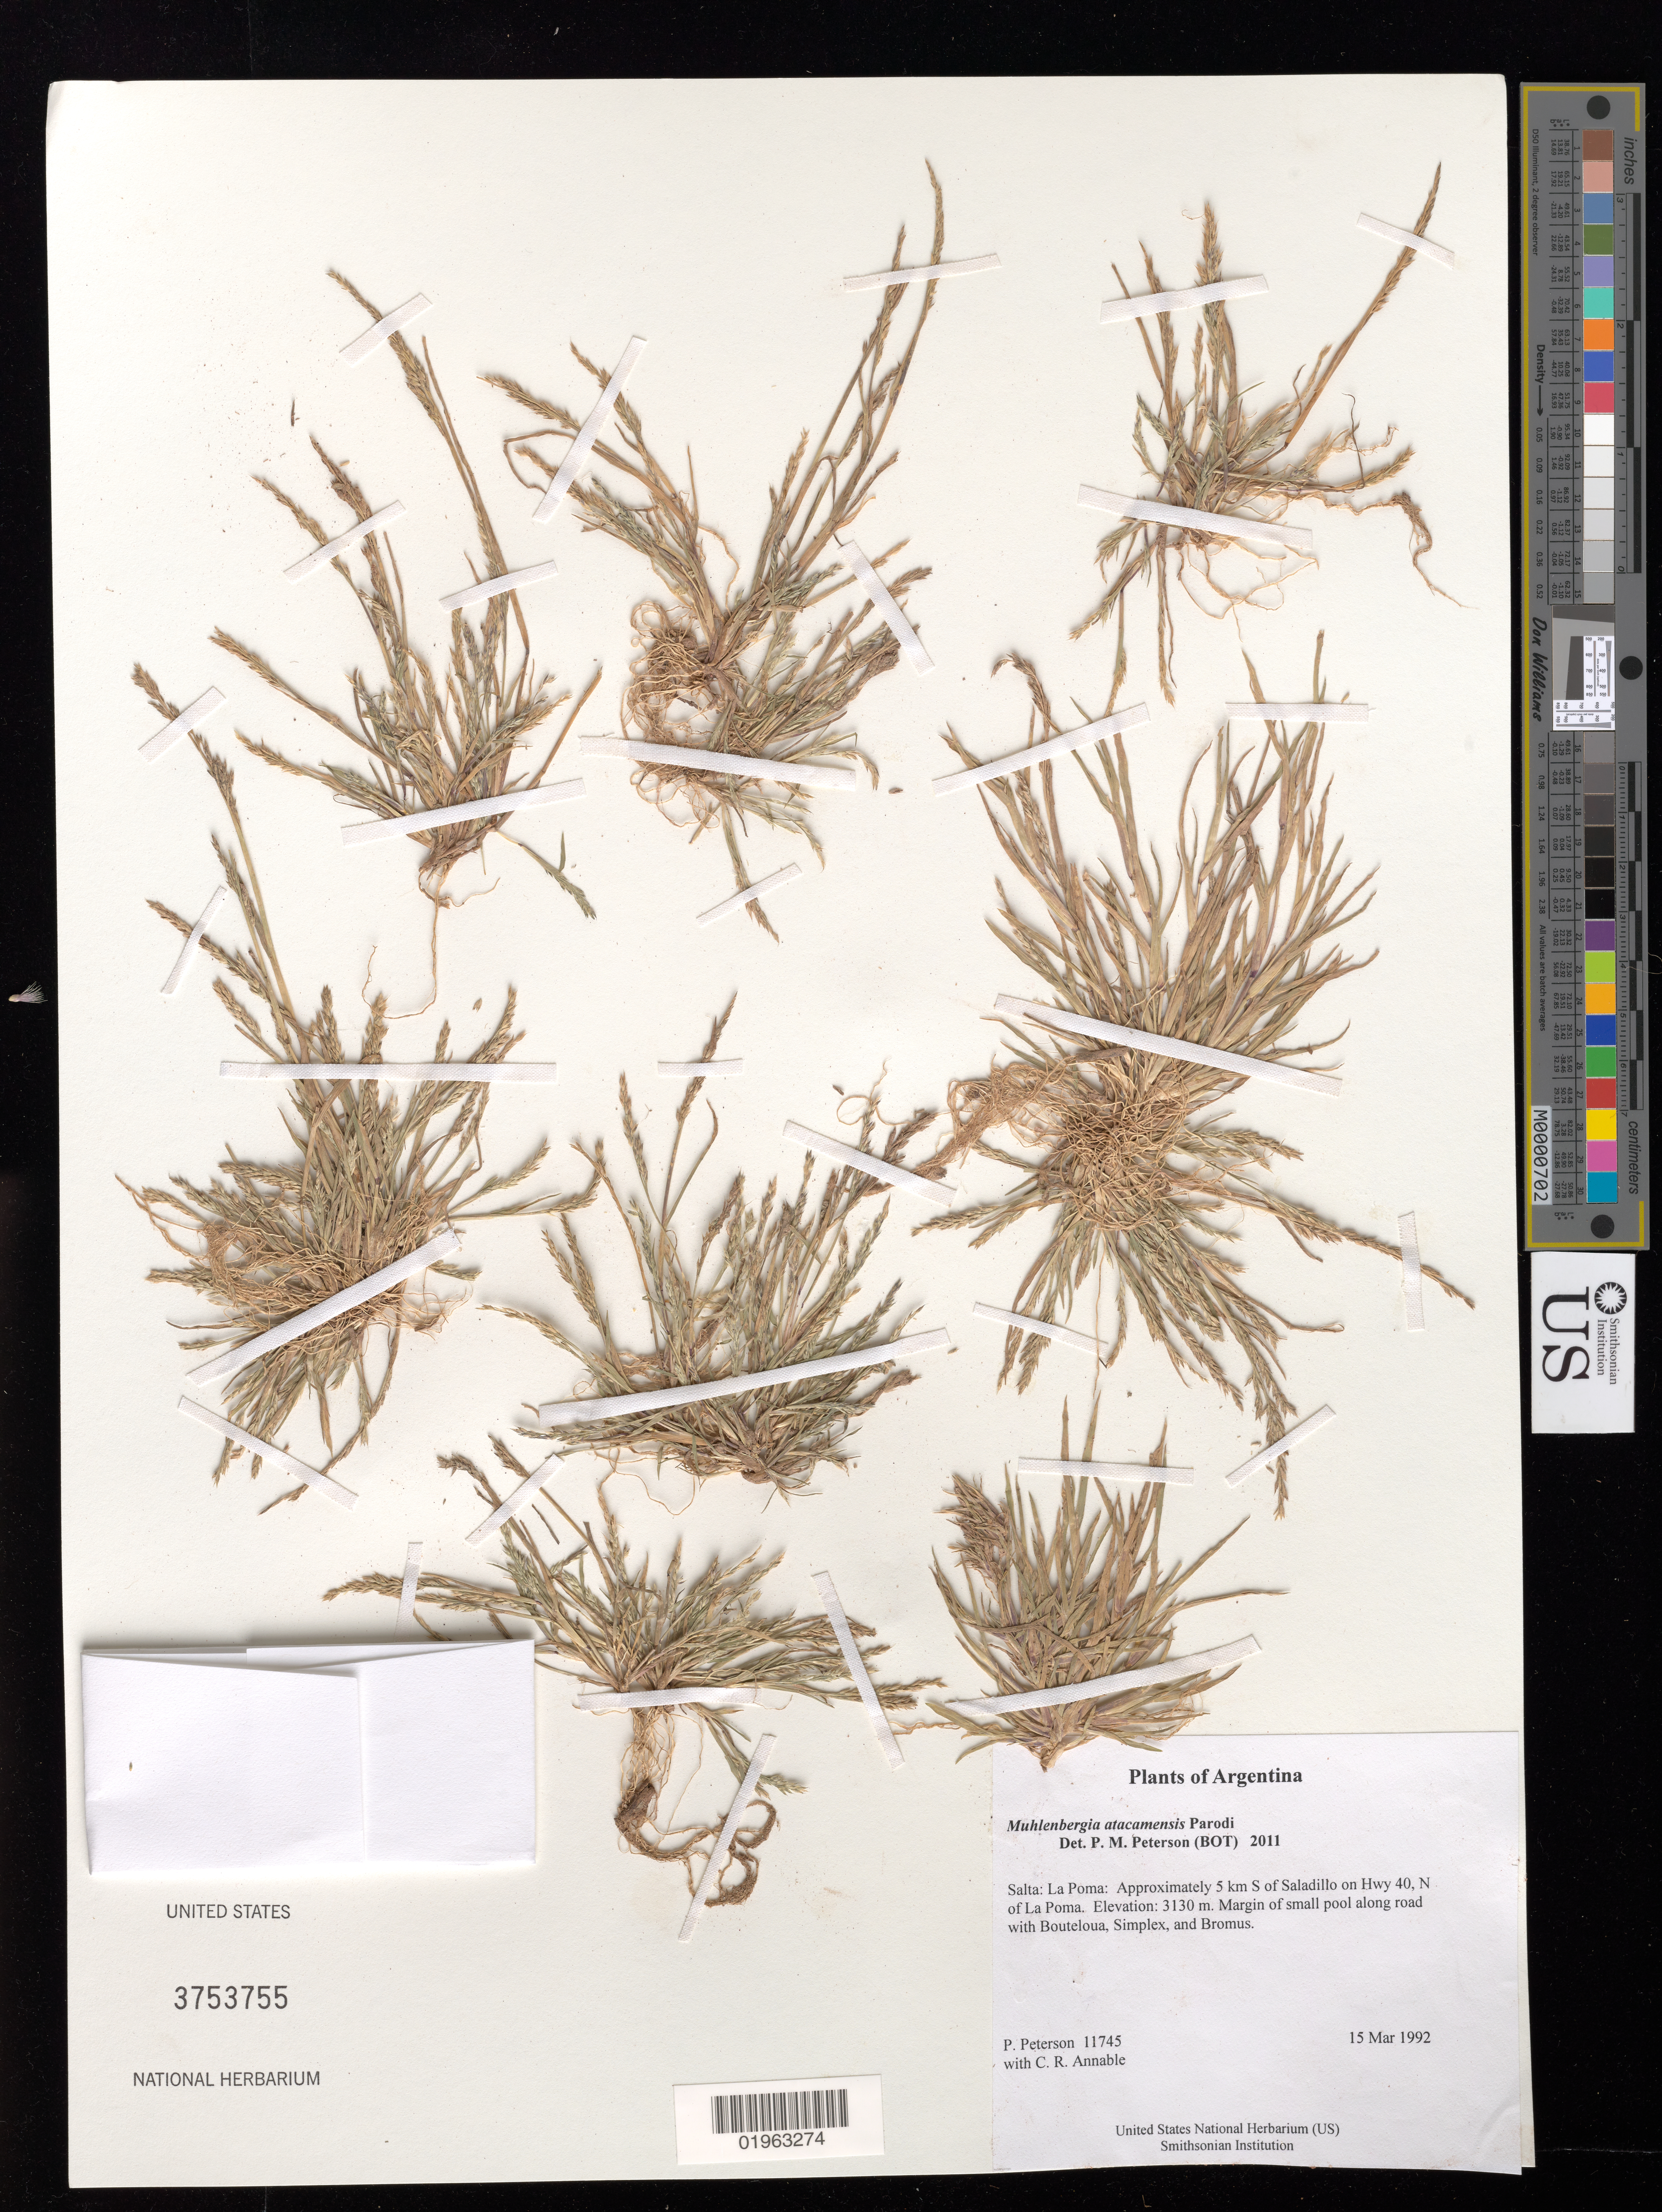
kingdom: Plantae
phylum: Tracheophyta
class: Liliopsida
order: Poales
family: Poaceae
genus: Muhlenbergia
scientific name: Muhlenbergia atacamensis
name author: Parodi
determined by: Peterson, Paul M., (BOT), Smithsonian Institution - National Museum of Natural History (UNITED STATES)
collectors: P. M. Peterson & C. R. Annable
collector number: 11745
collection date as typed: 15 Mar 1992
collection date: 1992-03-15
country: Argentina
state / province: Salta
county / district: La Poma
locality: Approximately 5 km S of Saladillo on Hwy 40, N of La Poma.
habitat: Margin of small pool along road with Bouteloua, Simplex, and Bromus.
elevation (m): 3130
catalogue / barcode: US 3753755